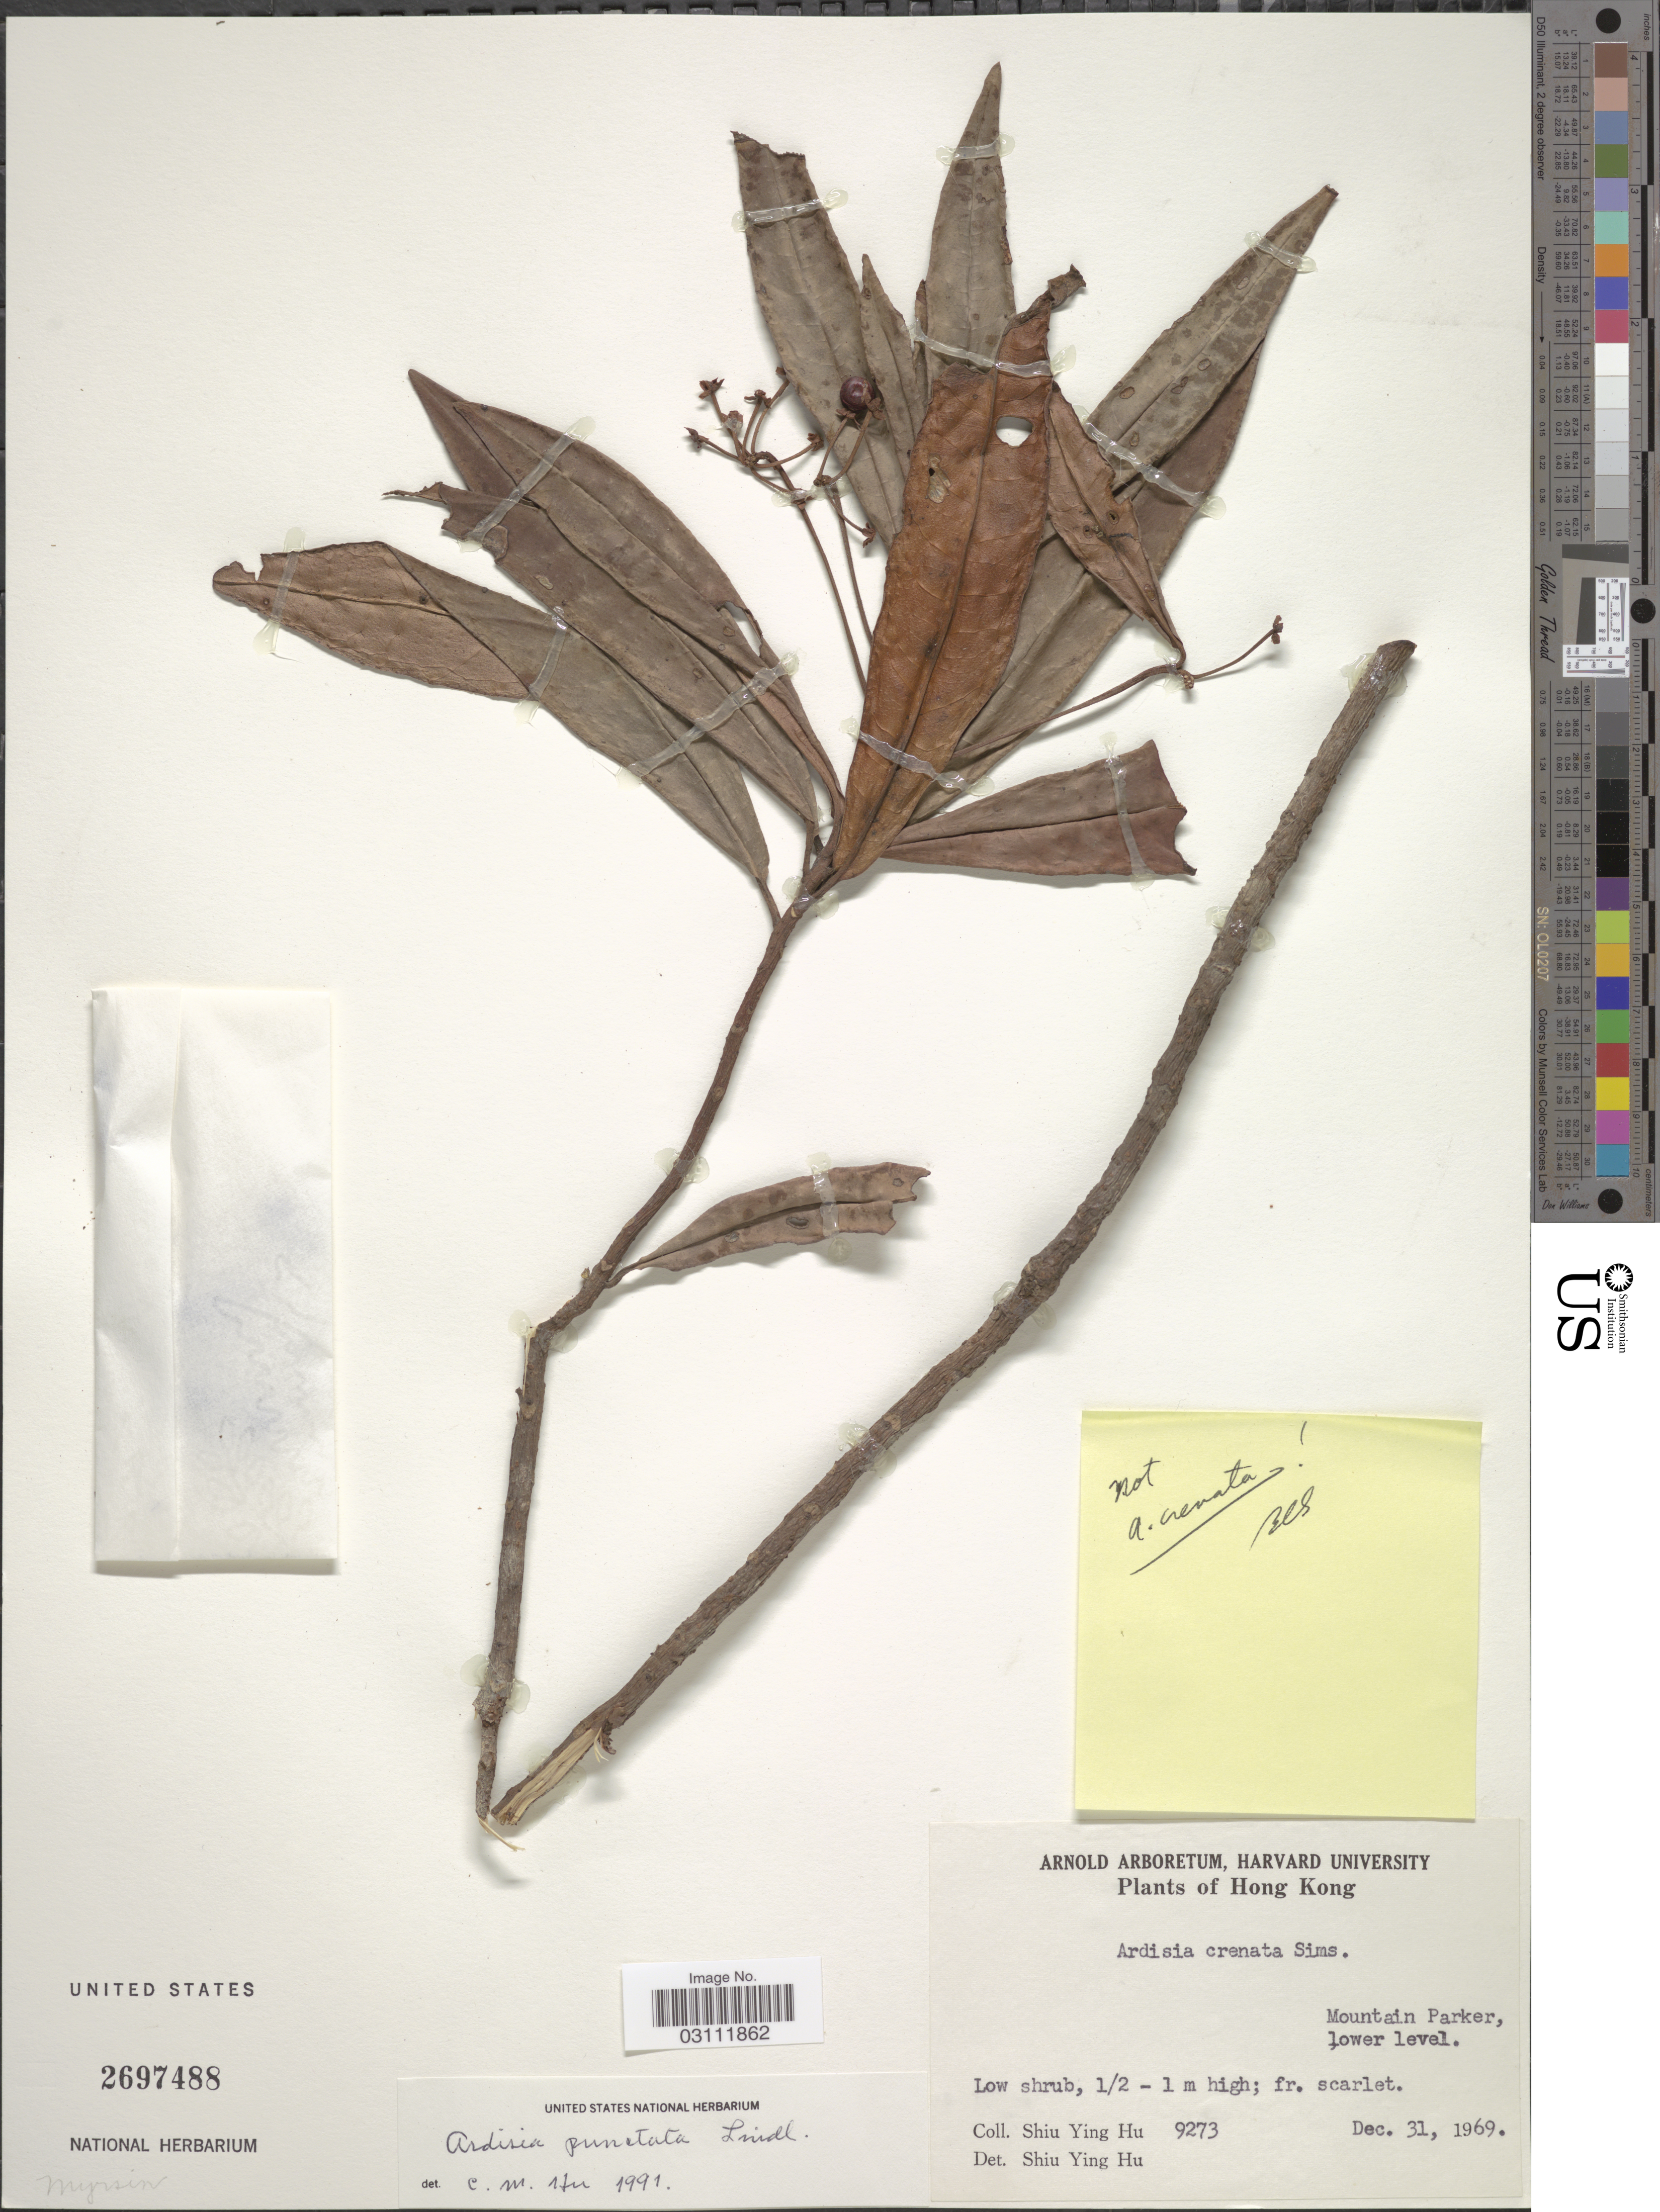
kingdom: Plantae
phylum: Tracheophyta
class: Magnoliopsida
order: Ericales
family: Primulaceae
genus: Ardisia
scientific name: Ardisia punctata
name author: Lindl.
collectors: S. Y. Hu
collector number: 9273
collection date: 1969-12-31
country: China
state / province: Hong Kong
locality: Mountain Parker, lower level.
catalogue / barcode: US 2697488